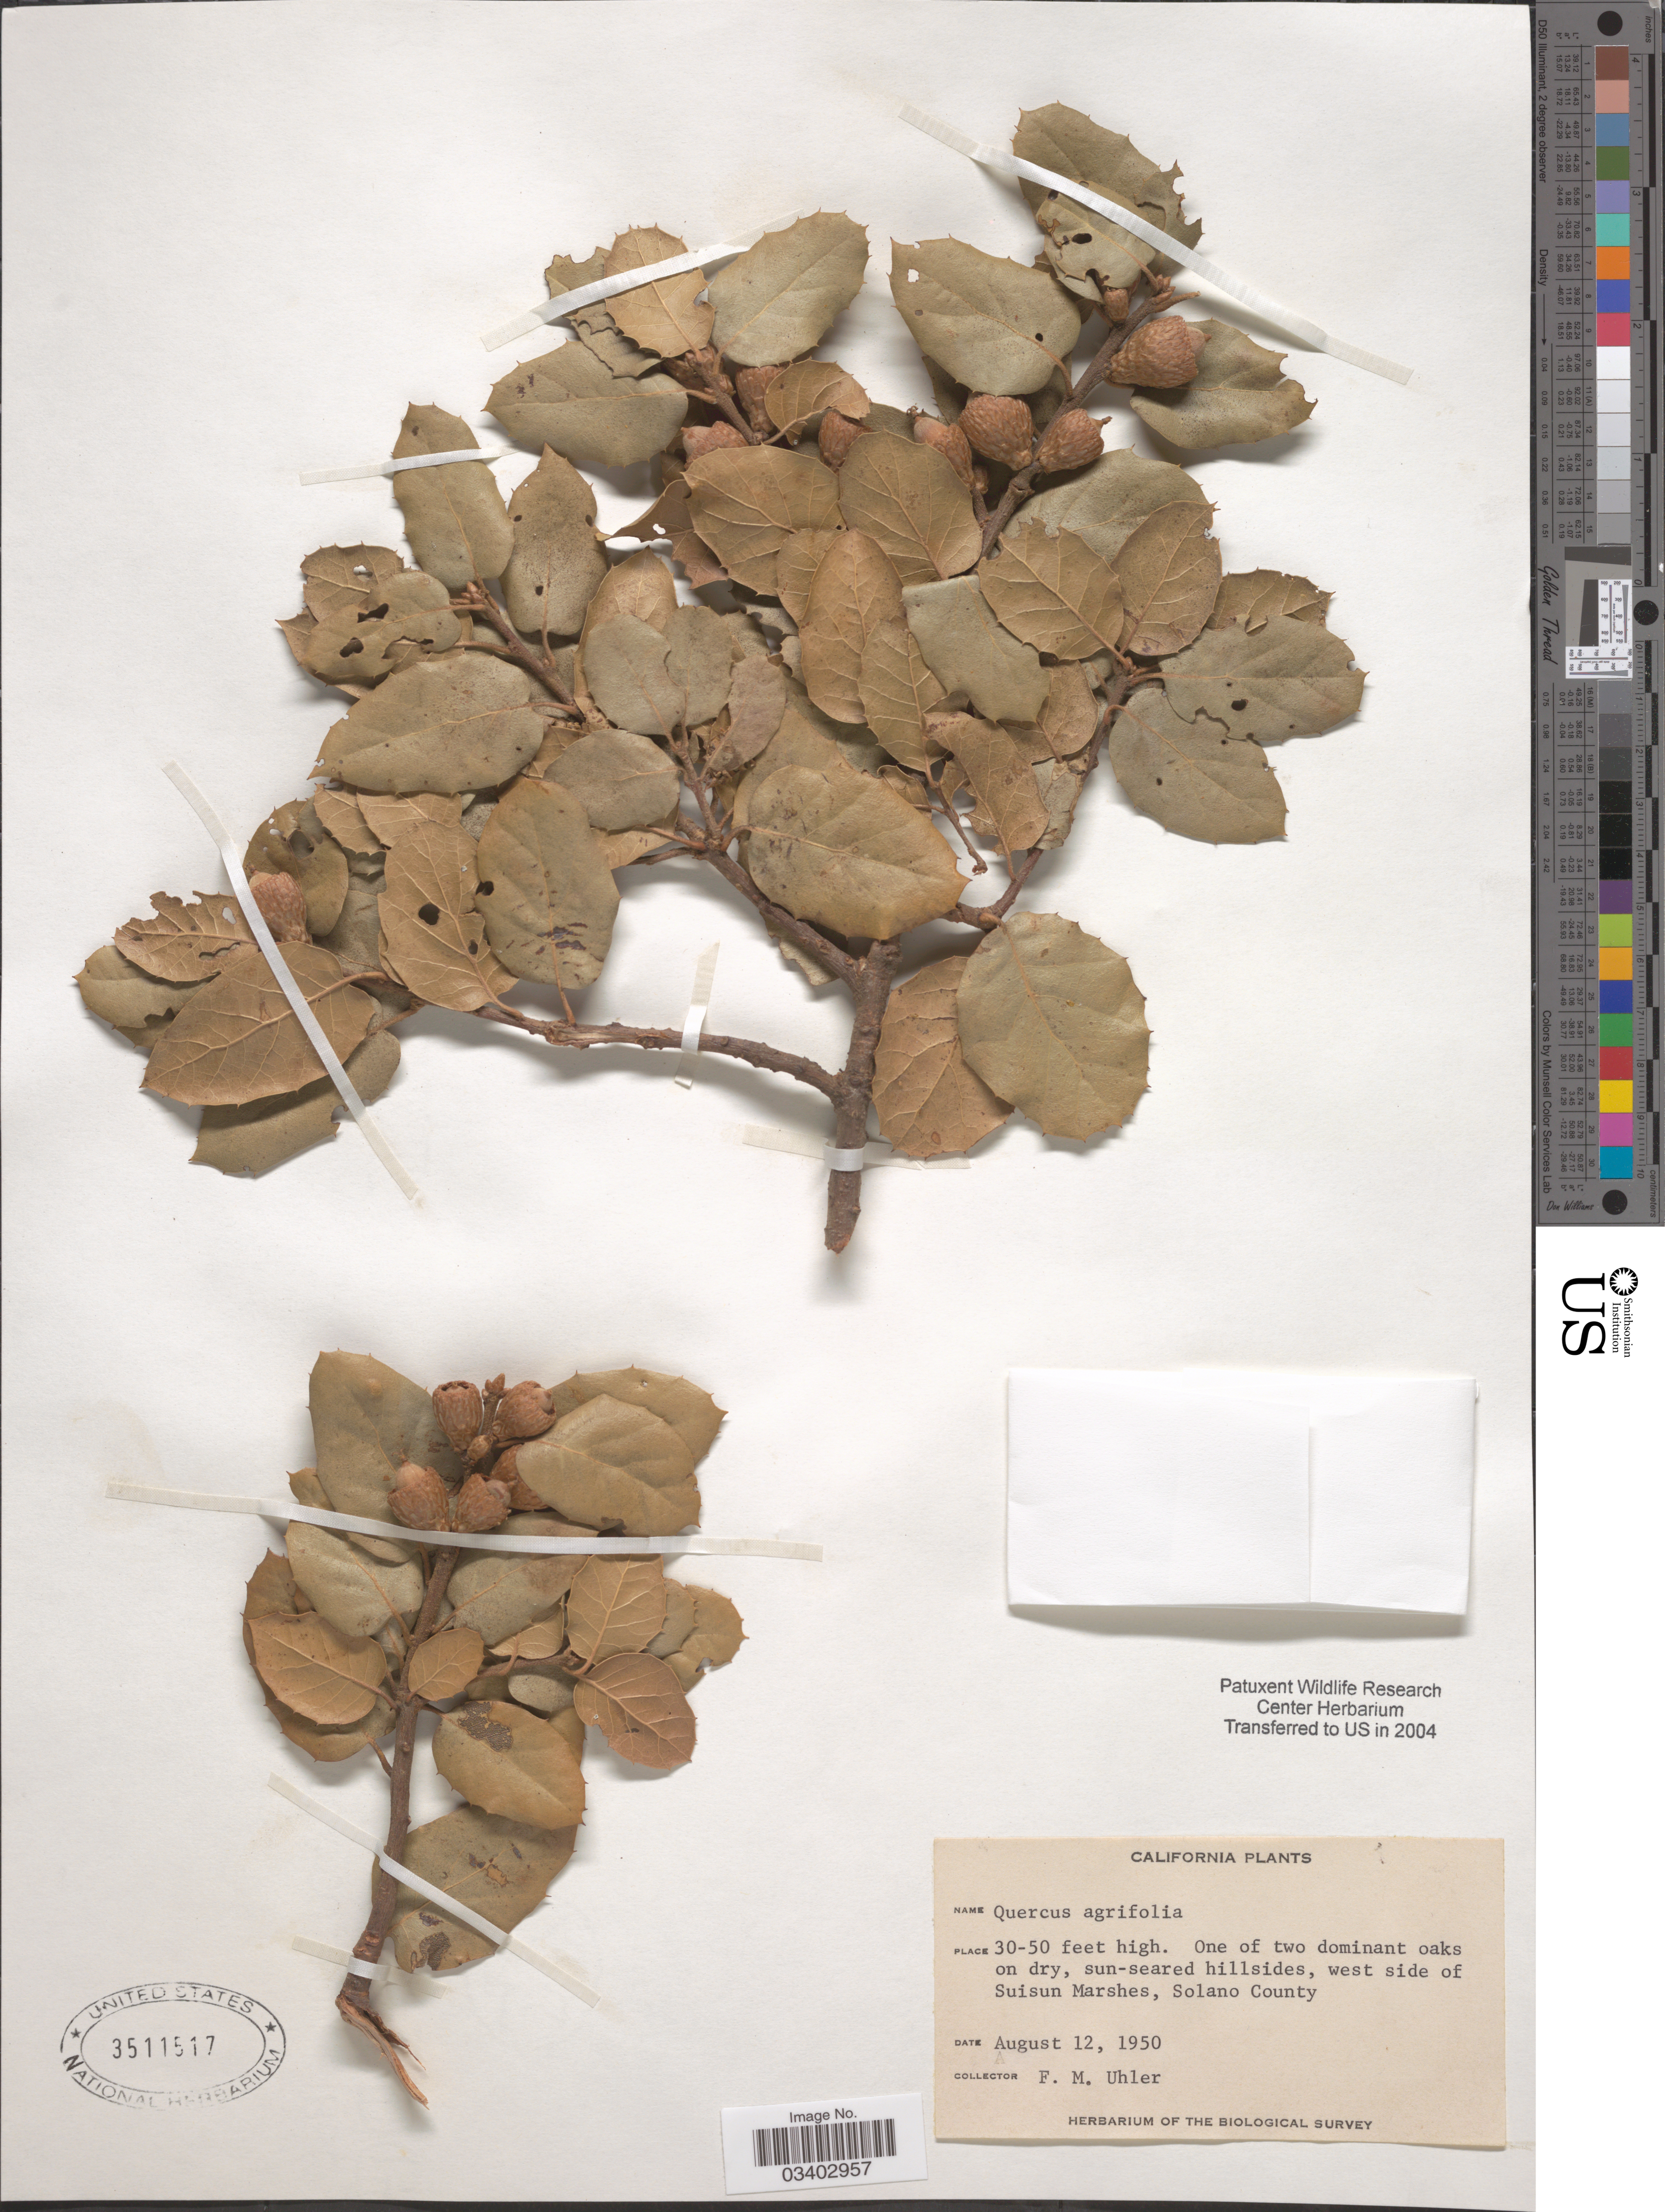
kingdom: Plantae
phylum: Tracheophyta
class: Magnoliopsida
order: Fagales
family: Fagaceae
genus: Quercus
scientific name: Quercus agrifolia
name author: Née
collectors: F. M. Uhler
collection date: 1950-08-12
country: United States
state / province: California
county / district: Solano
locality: West side of Suisun Marshes, Solano County.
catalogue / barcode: US 3511517